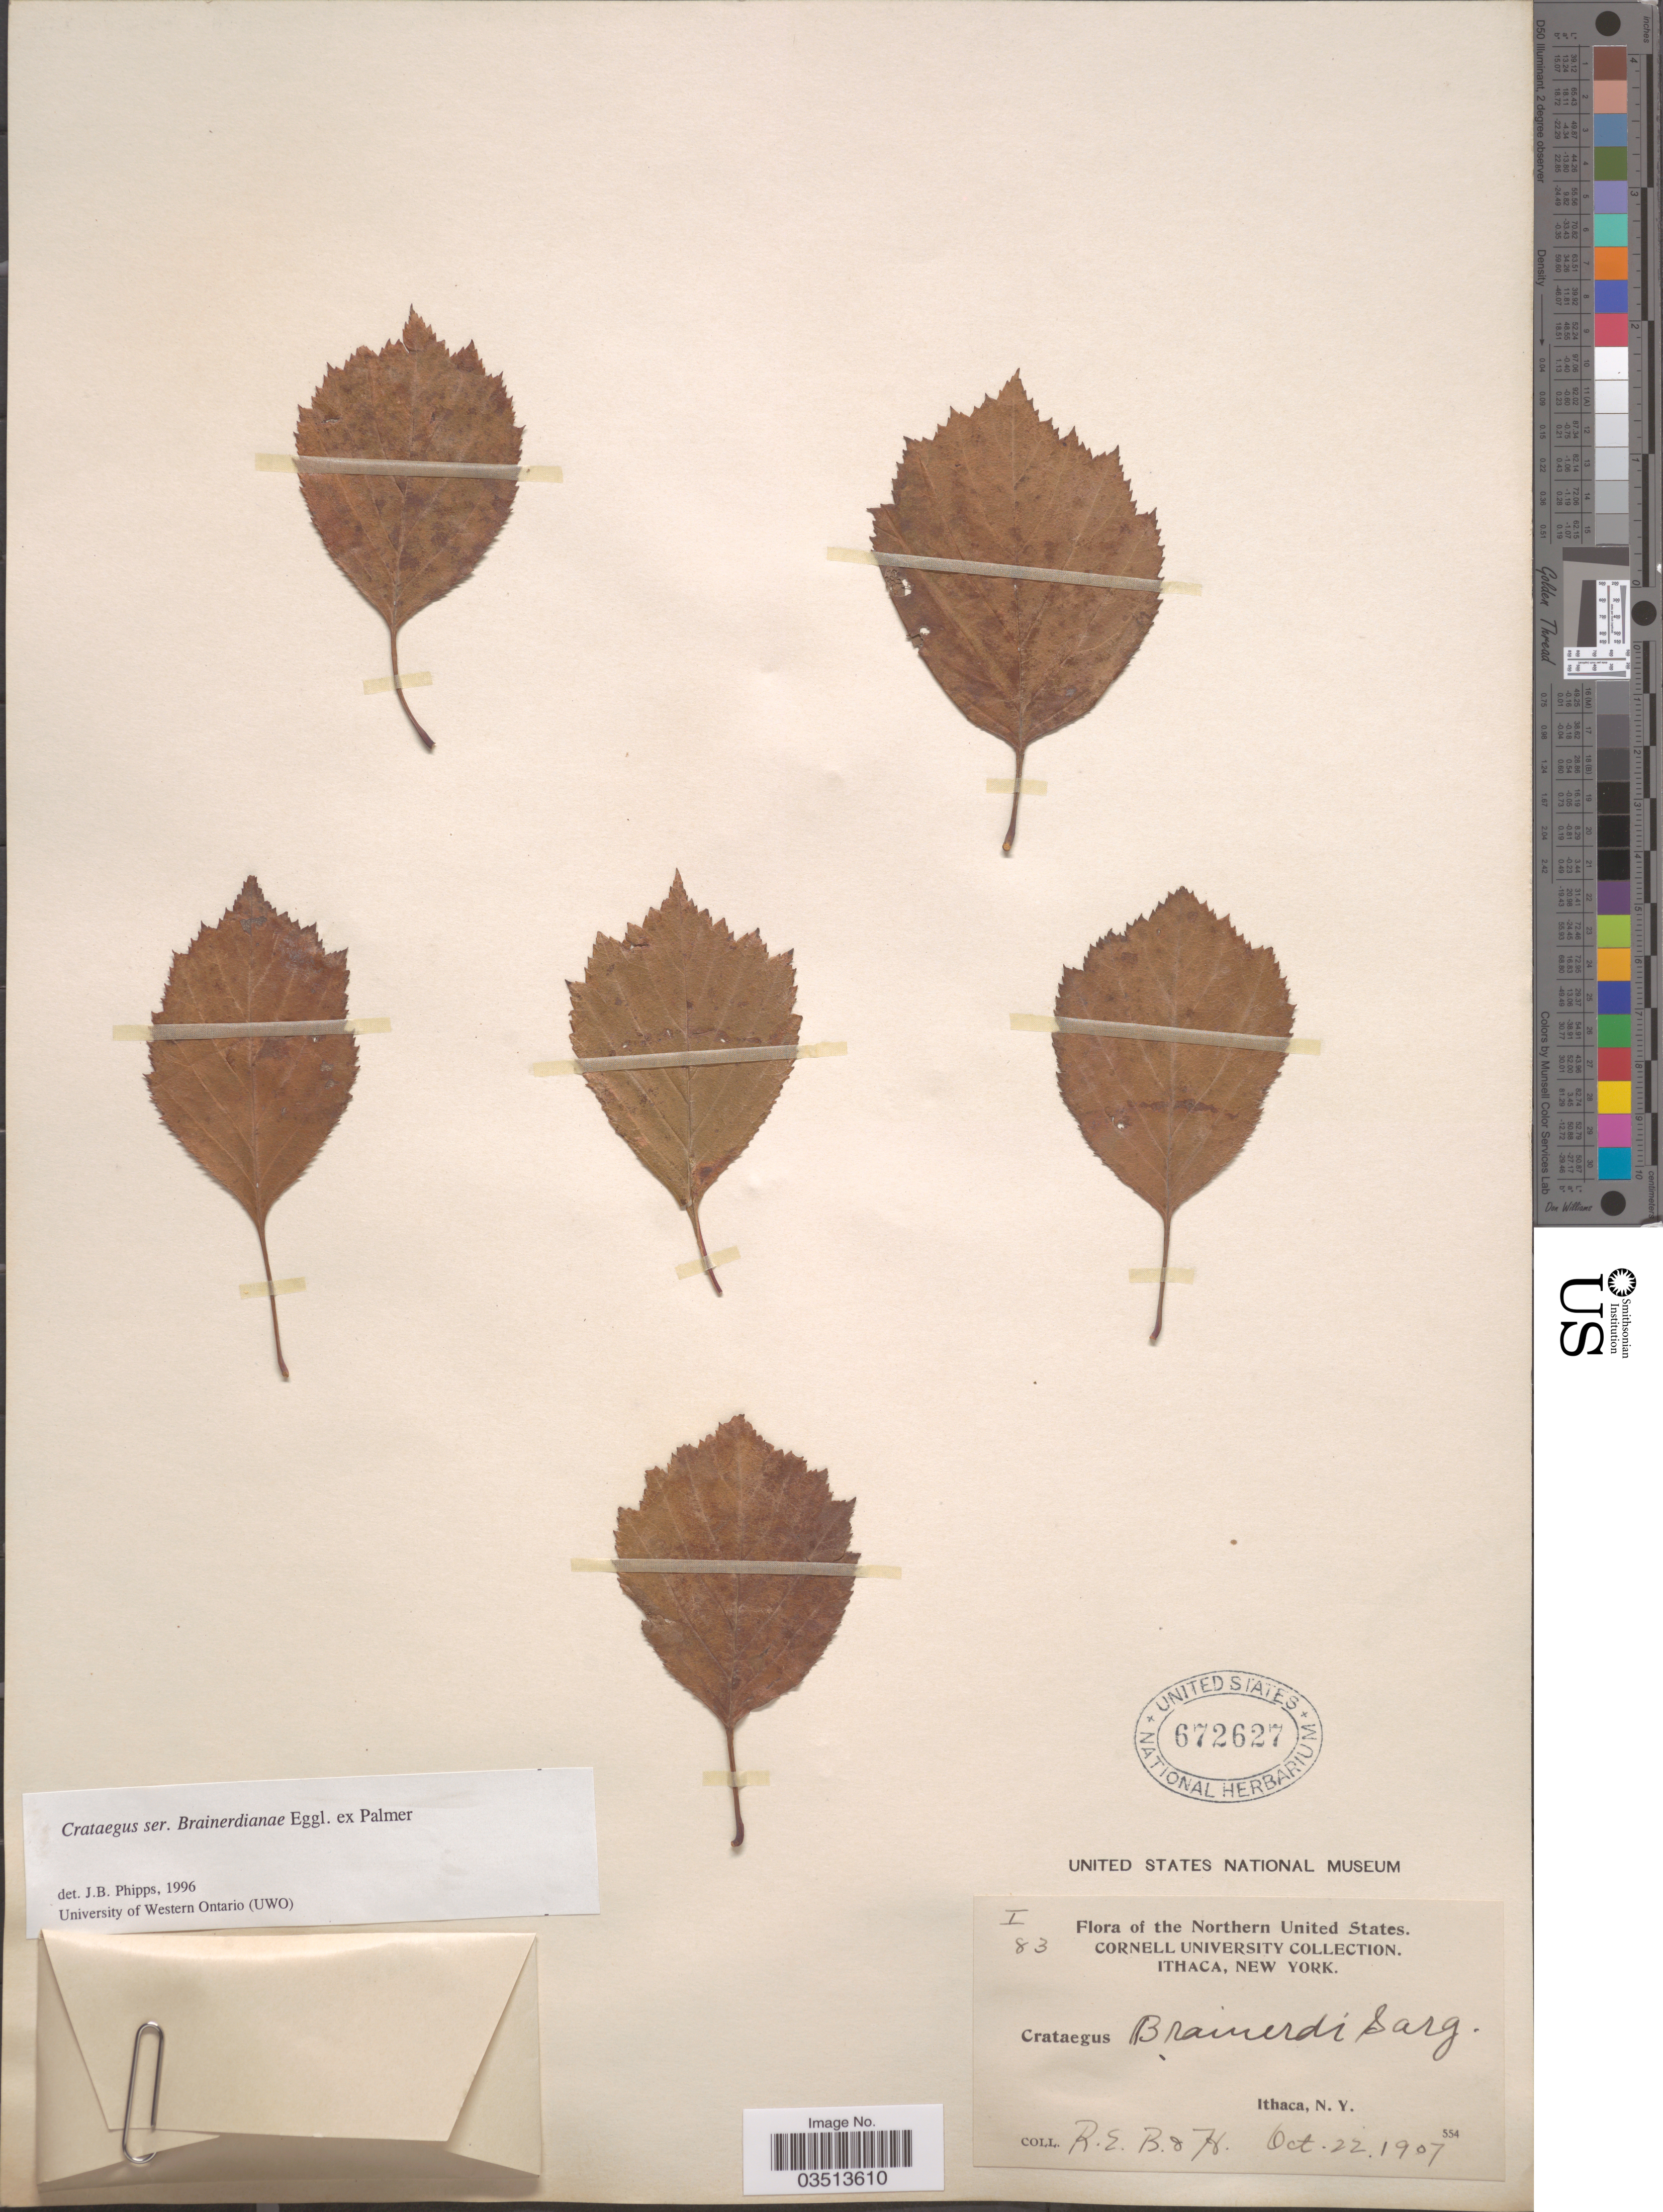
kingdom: Plantae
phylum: Tracheophyta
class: Magnoliopsida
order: Rosales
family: Rosaceae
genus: Crataegus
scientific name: Crataegus brainerdii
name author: Sarg.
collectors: R.E.B. & H.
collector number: I83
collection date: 1907-10-22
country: United States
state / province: New York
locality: Northern United States. Ithaca.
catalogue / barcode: US 672627